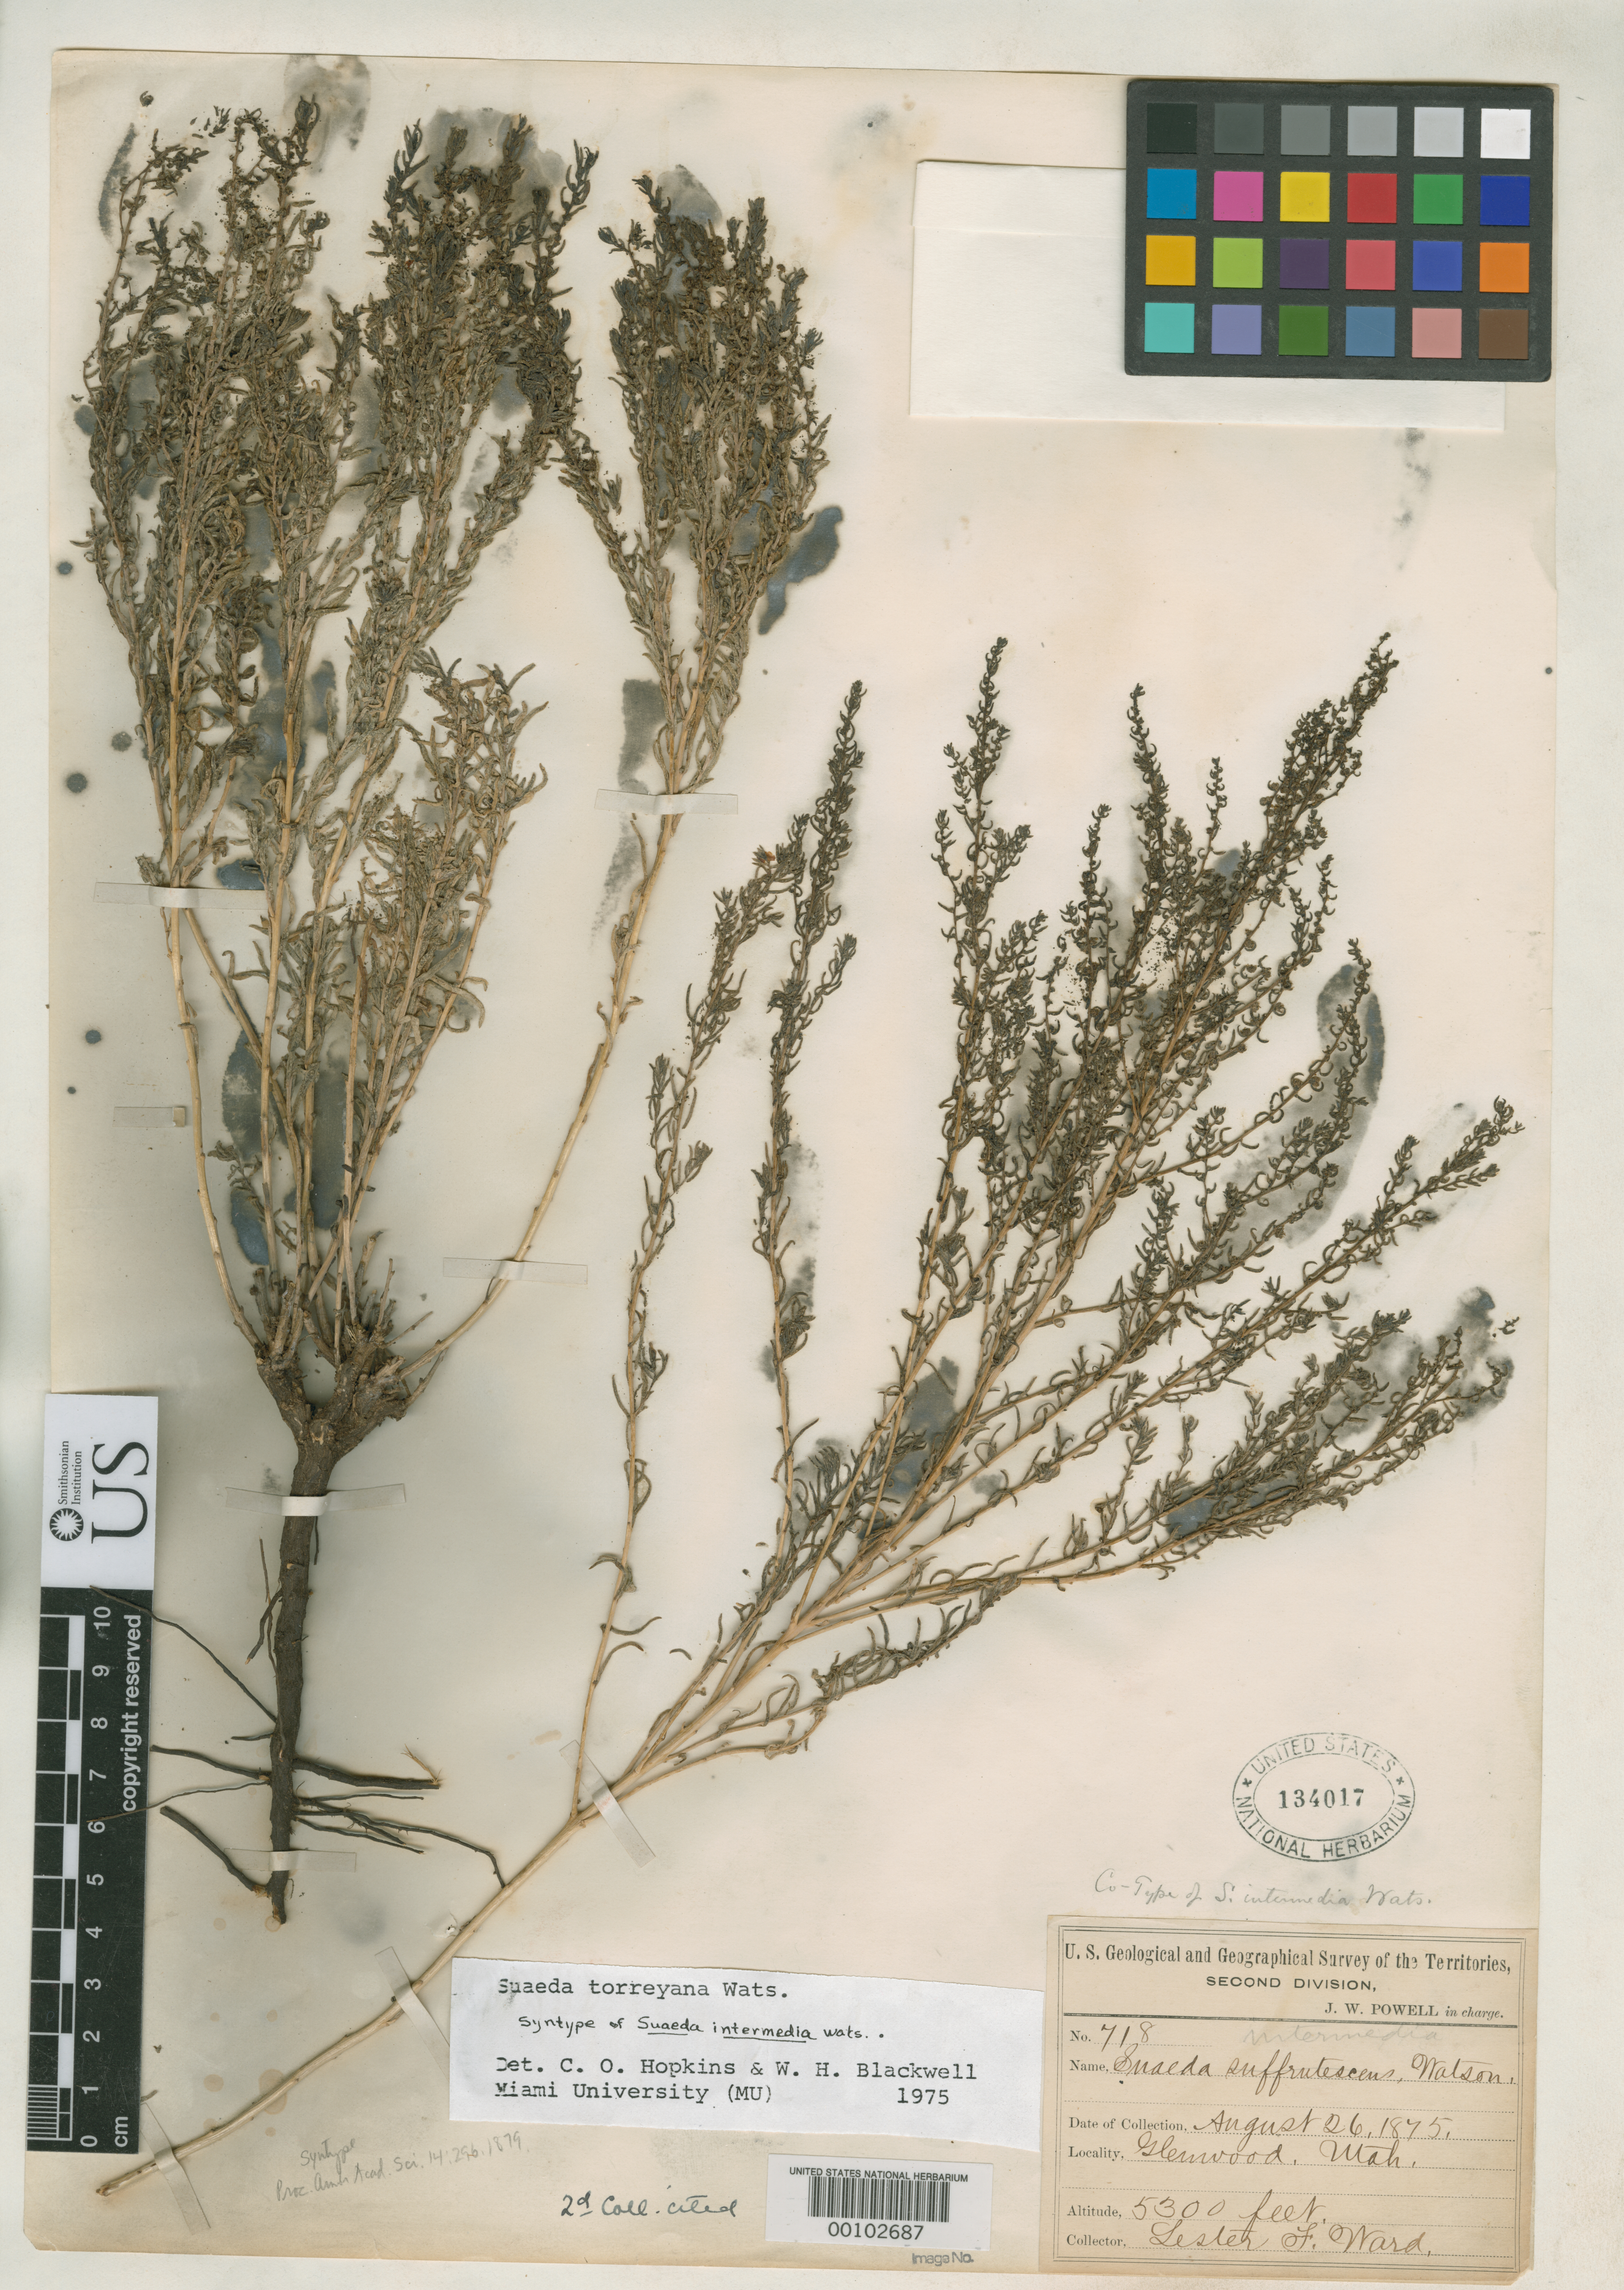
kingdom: Plantae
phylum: Tracheophyta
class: Magnoliopsida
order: Caryophyllales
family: Amaranthaceae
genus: Suaeda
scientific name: Suaeda intermedia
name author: S. Watson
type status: Syntype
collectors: L. F. Ward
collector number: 718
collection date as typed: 26 Aug 1875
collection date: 1875-08-26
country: United States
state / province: Utah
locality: Glenwood; alt. 5300 ft.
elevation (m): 1615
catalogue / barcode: US 134017